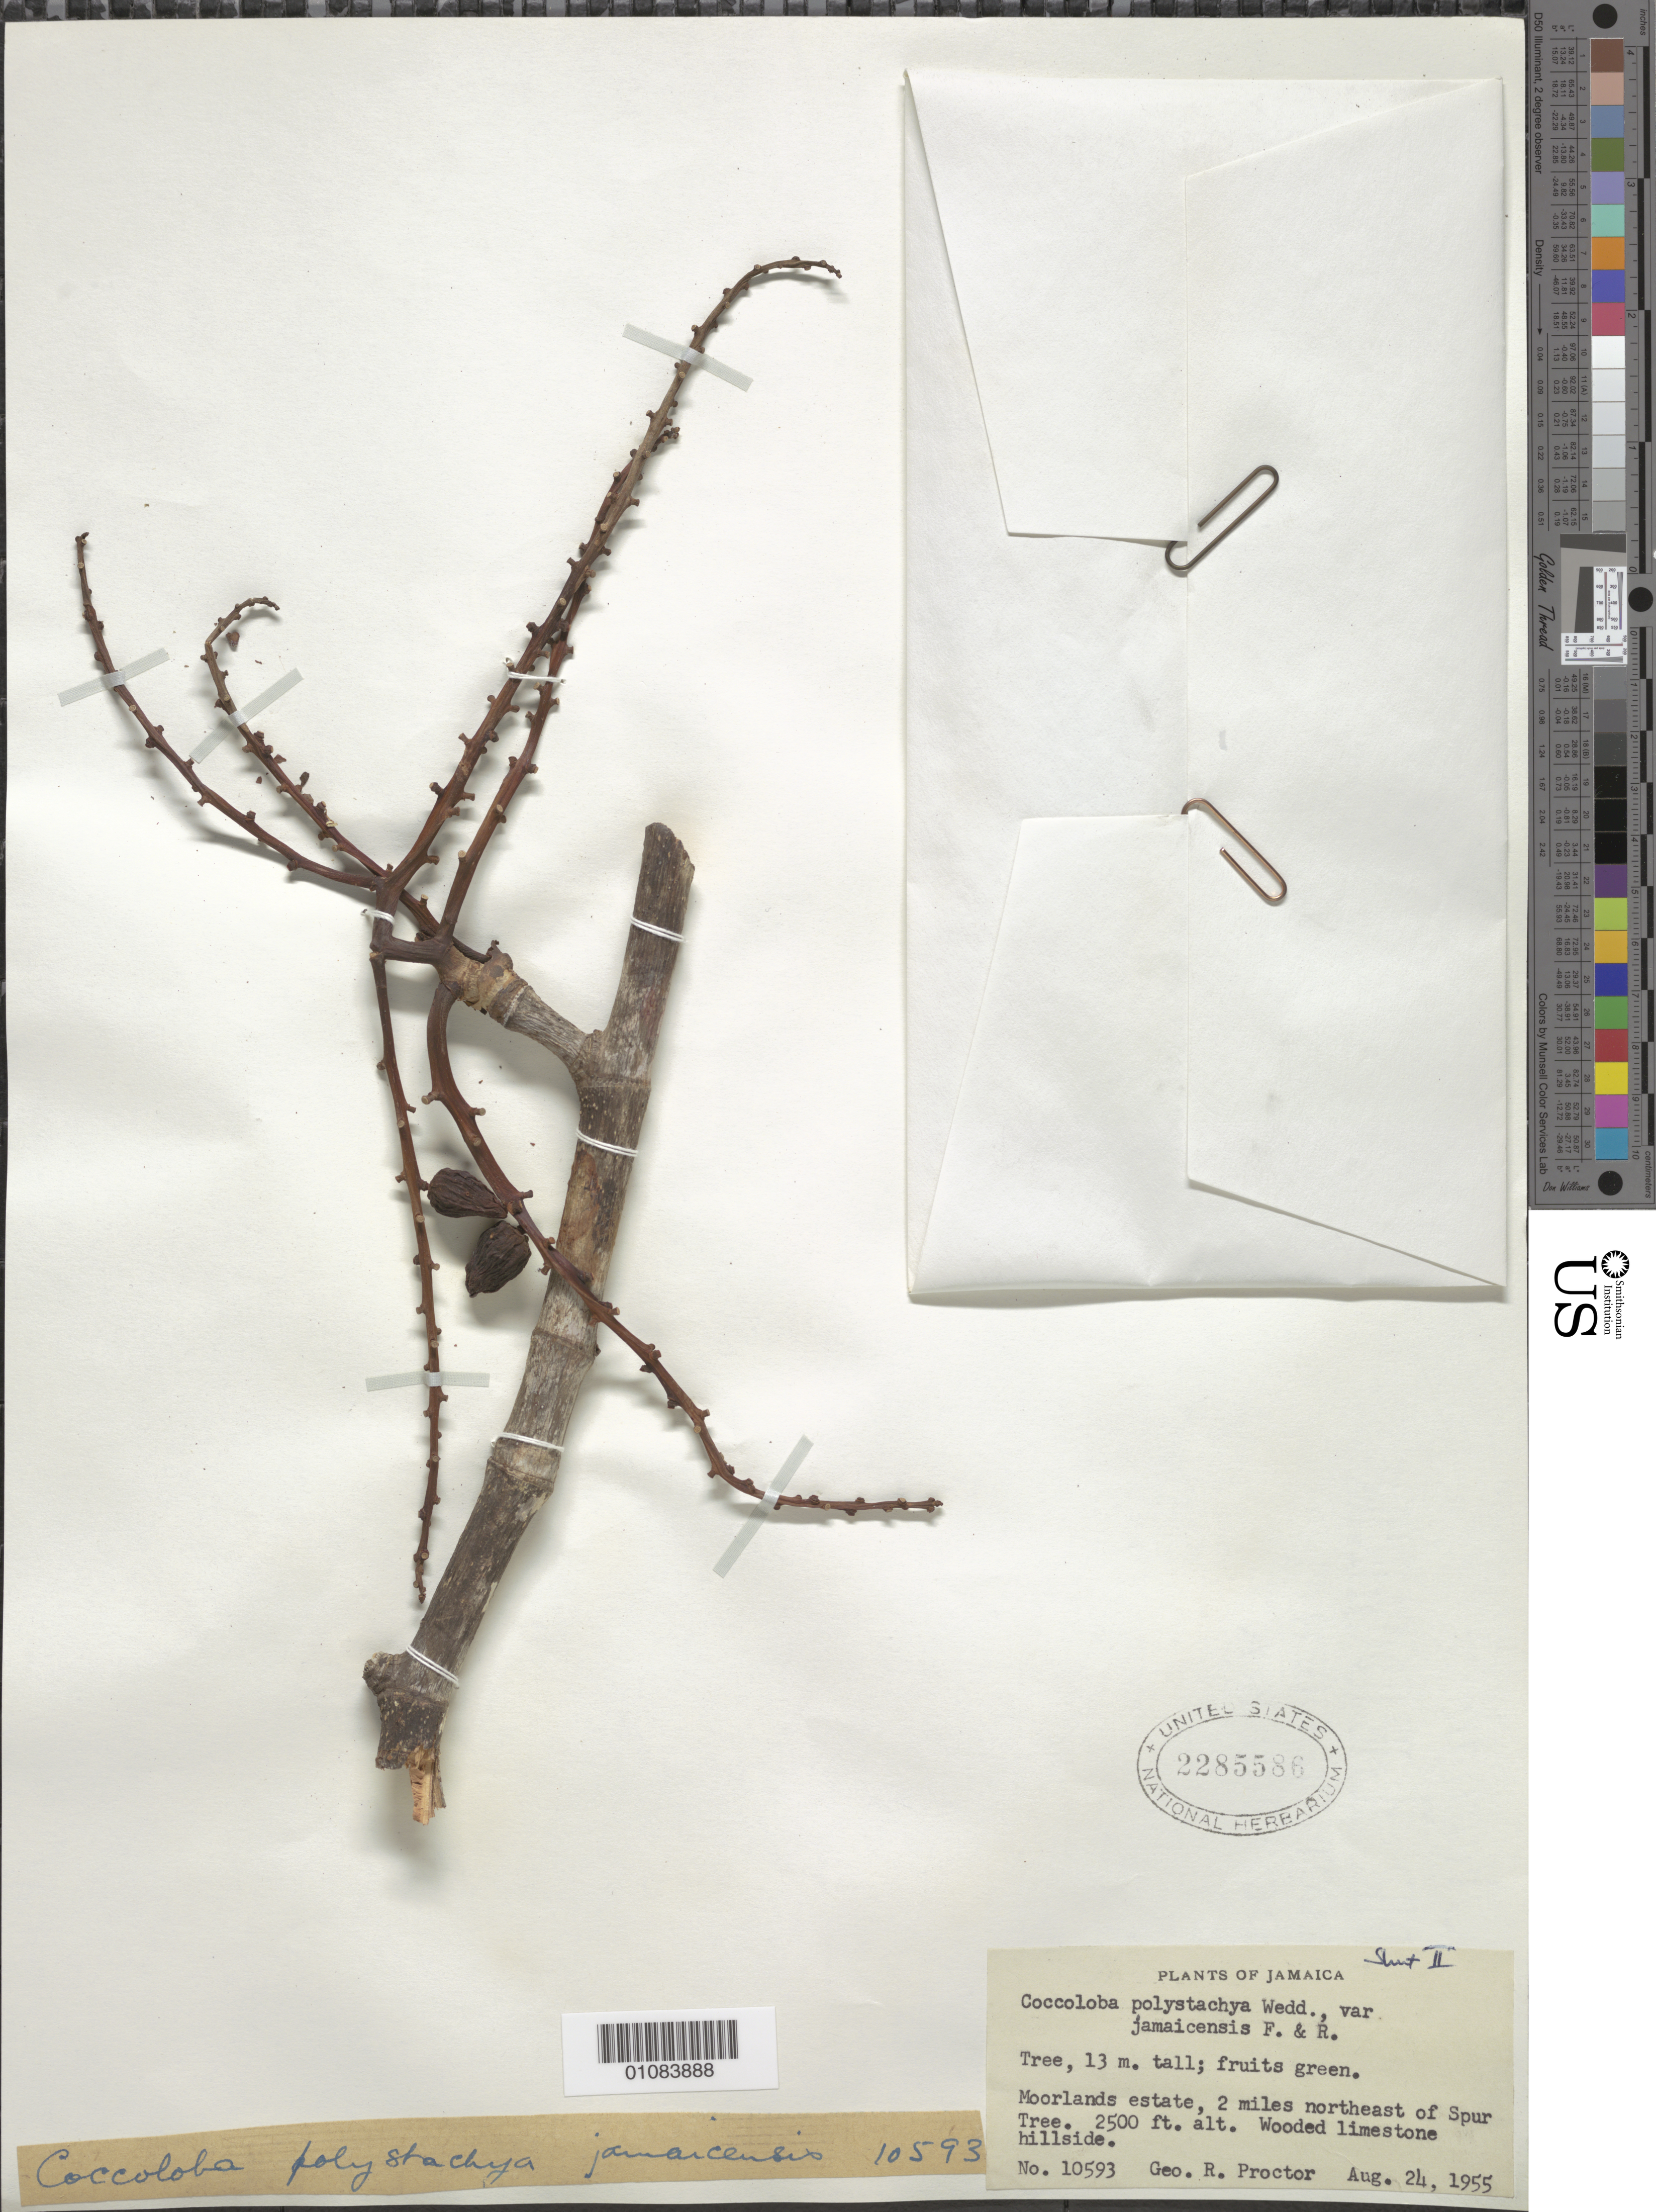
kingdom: Plantae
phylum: Tracheophyta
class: Magnoliopsida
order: Caryophyllales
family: Polygonaceae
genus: Coccoloba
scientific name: Coccoloba jamaicensis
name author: Lindau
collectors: G. R. Proctor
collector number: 10593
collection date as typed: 24 Aug 1955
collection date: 1955-08-24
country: Jamaica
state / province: Manchester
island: Jamaica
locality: Moorlands estate, 2 miles northeast of Spur tree.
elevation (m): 762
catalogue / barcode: US 2285586